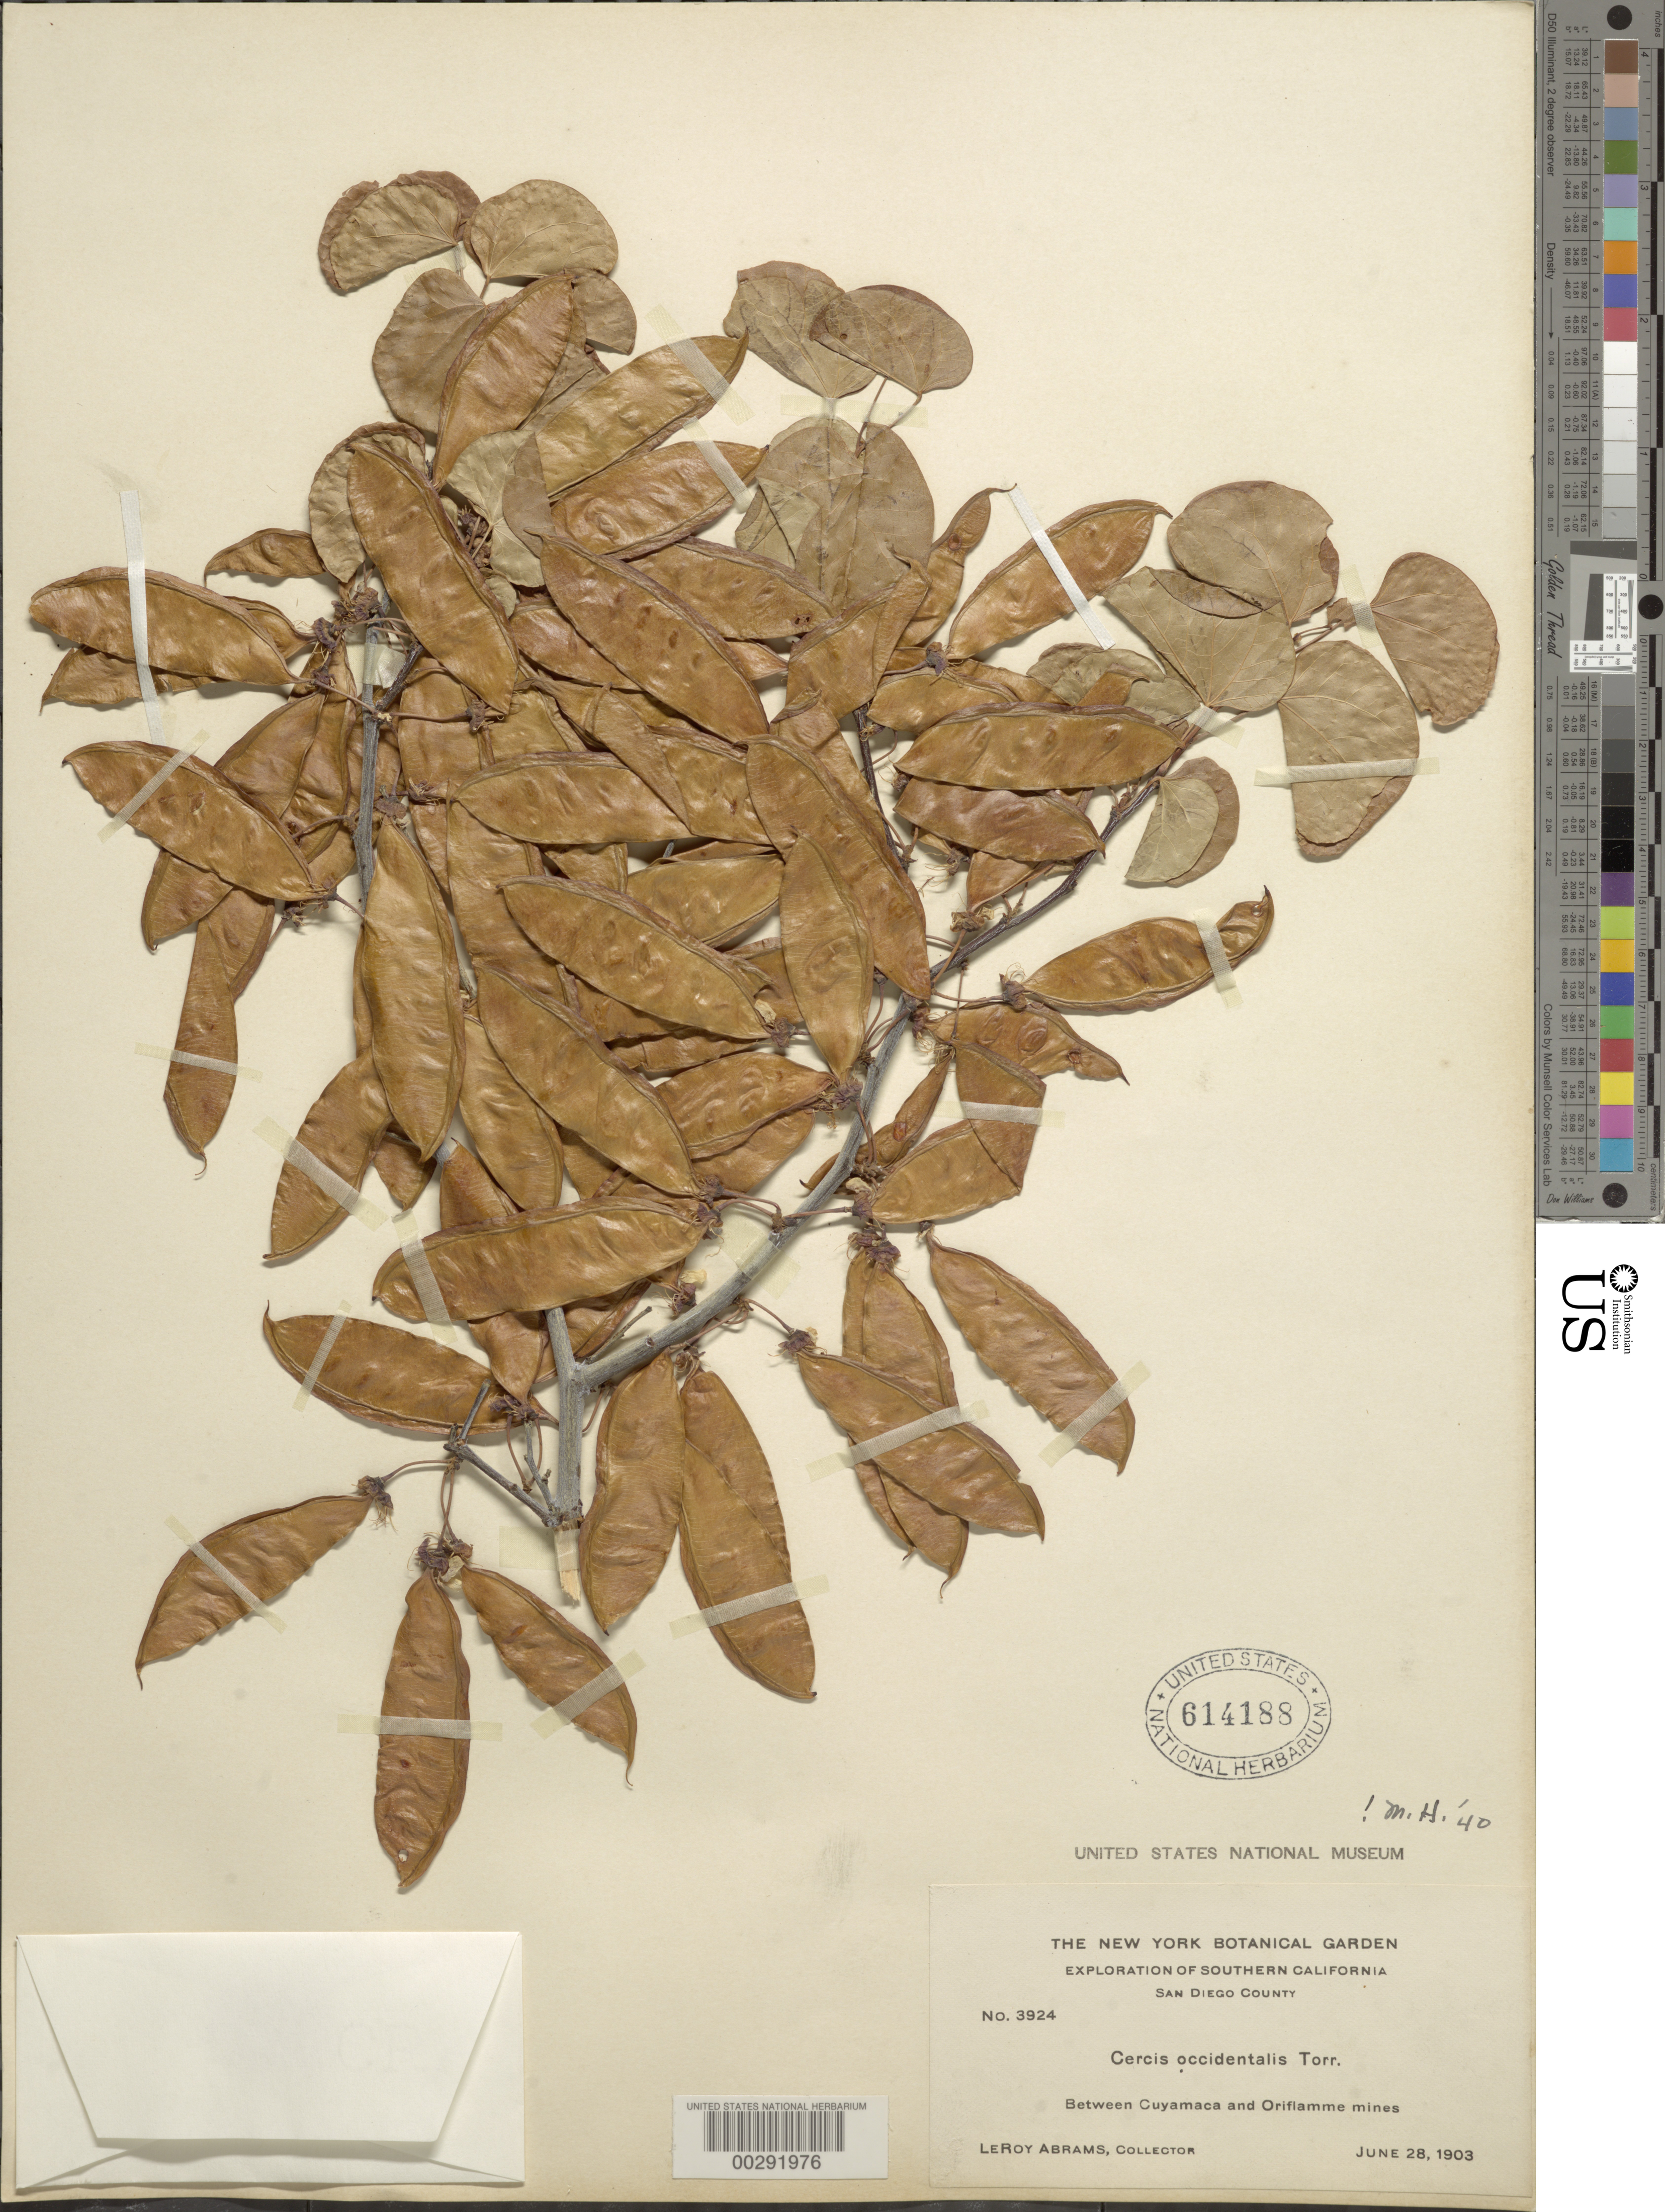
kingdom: Plantae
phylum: Tracheophyta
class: Magnoliopsida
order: Fabales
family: Fabaceae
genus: Cercis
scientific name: Cercis occidentalis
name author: Torr. ex A. Gray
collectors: L. Abrams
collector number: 3924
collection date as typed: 28 Jun 1903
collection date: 1903-06-28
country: United States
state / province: California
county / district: San Diego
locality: Between cuyamaca and oriflamme mines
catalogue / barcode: US 614188